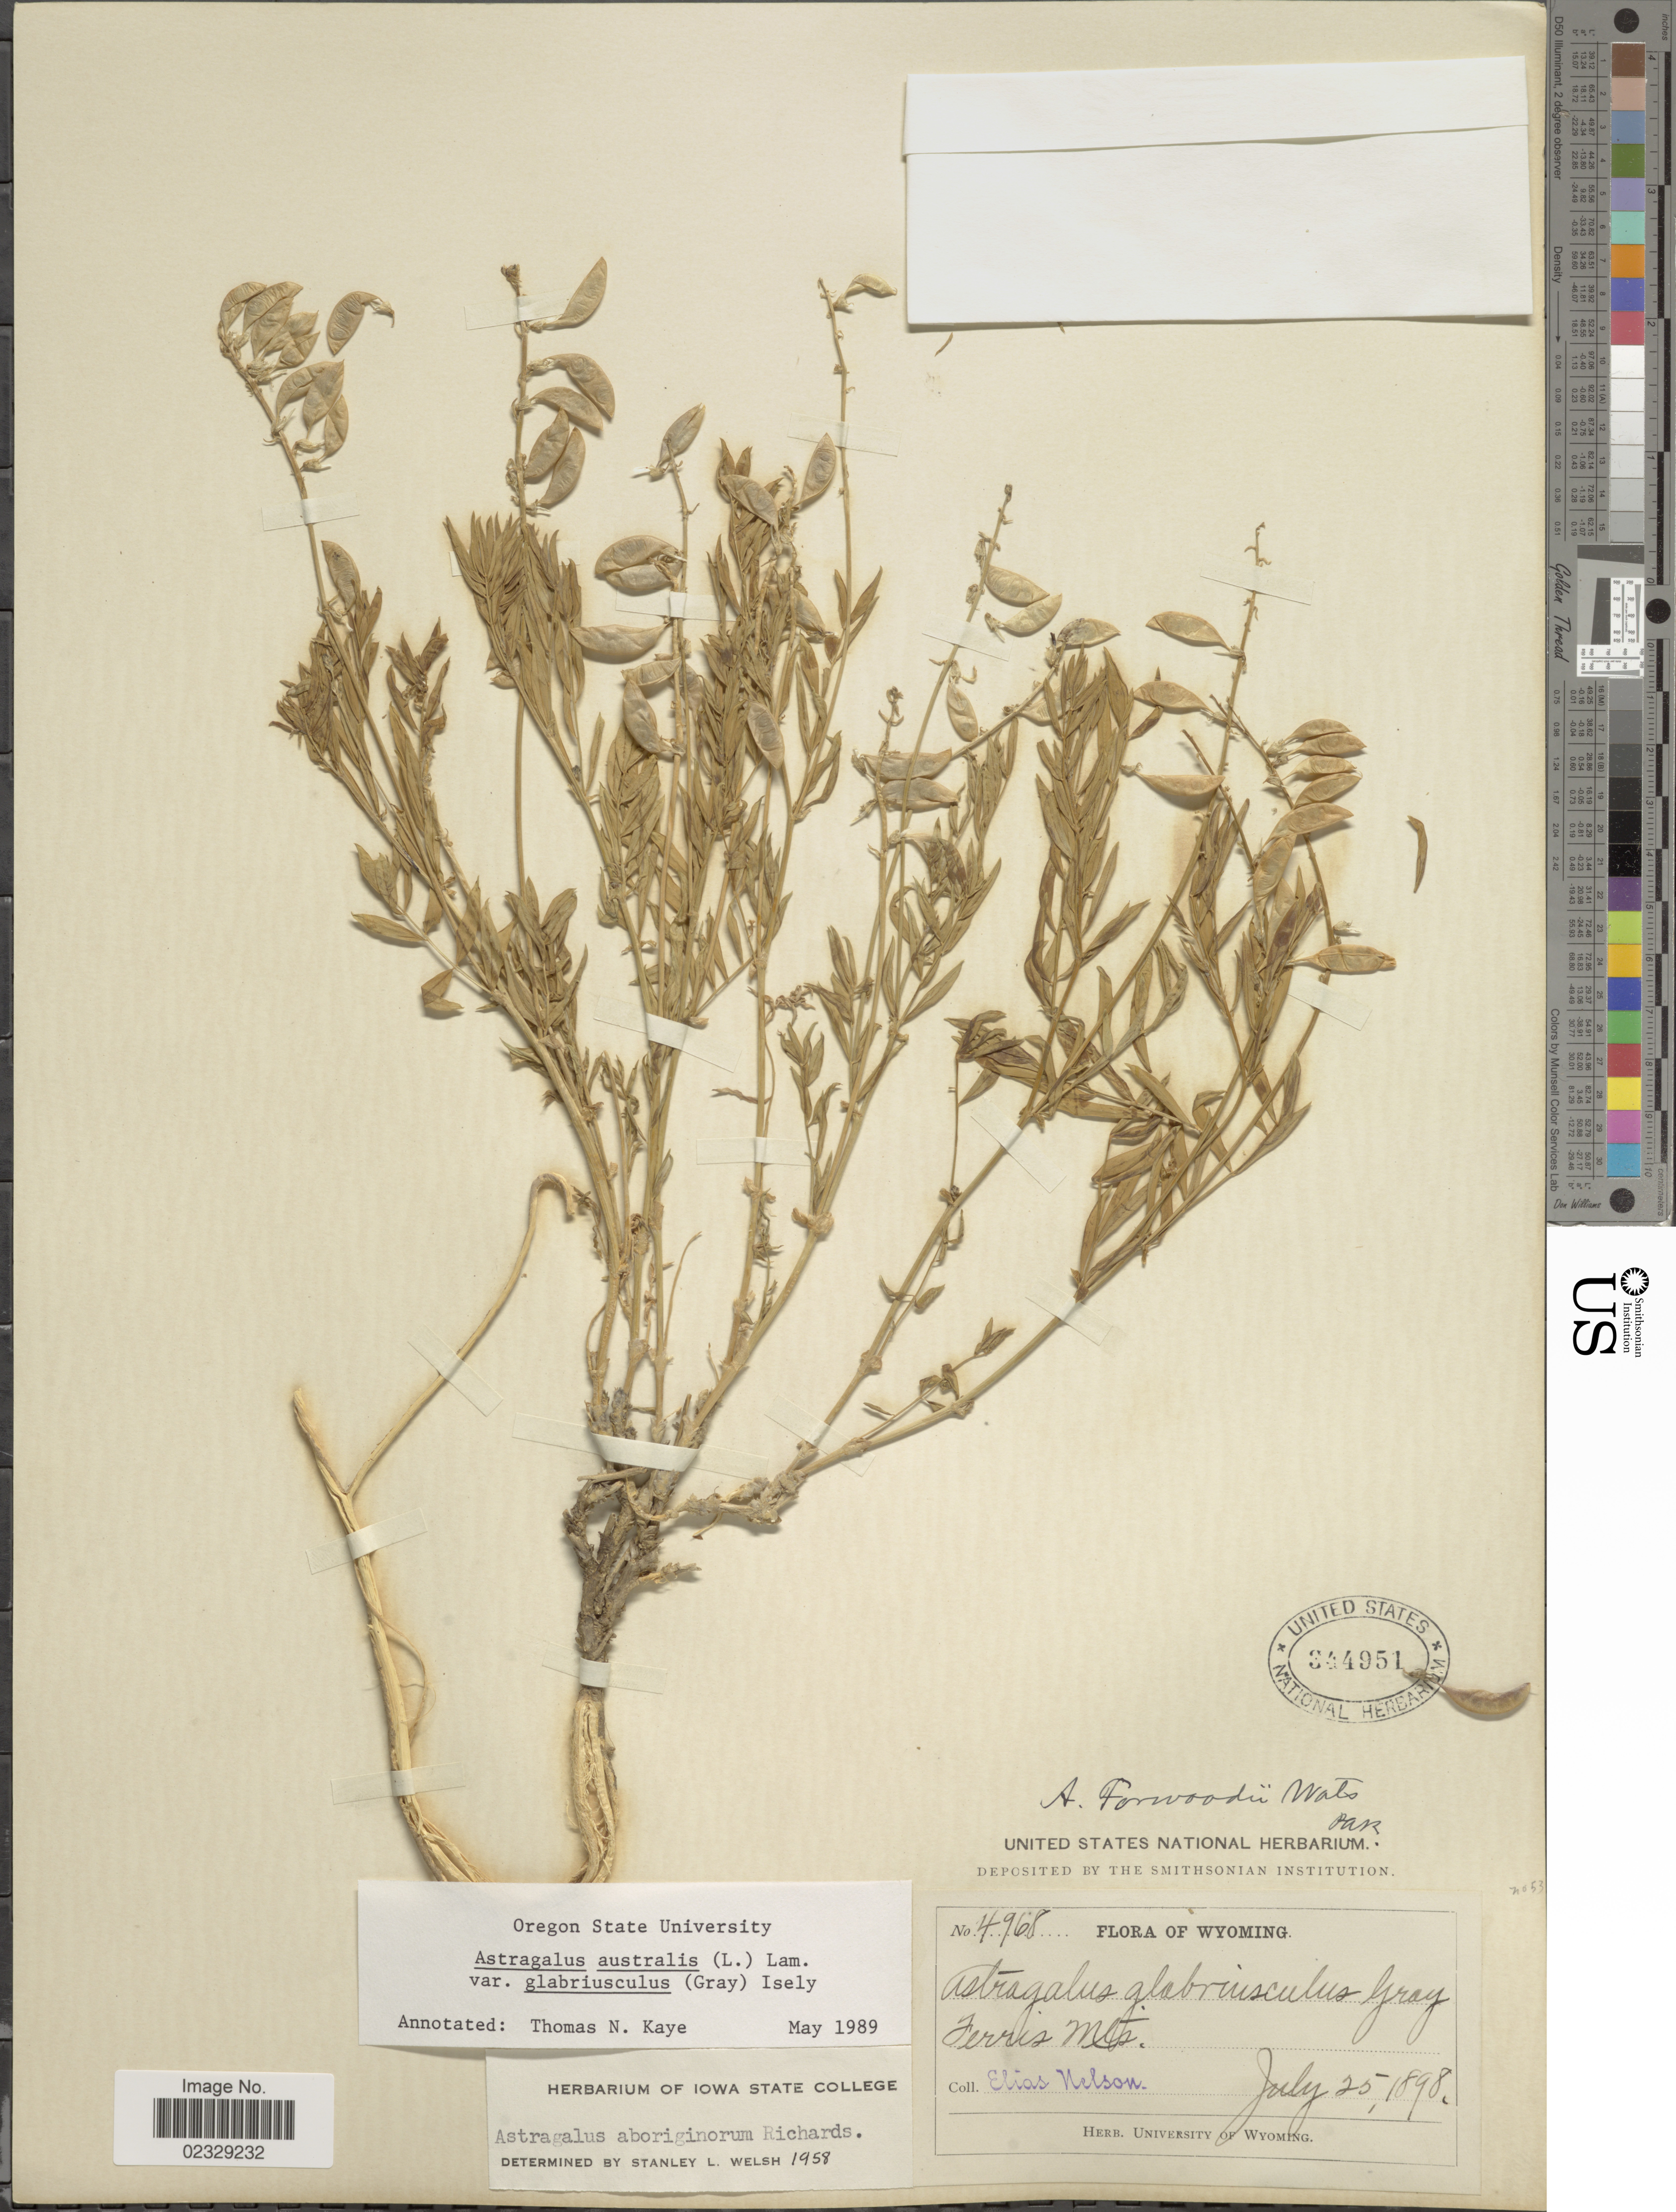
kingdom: Plantae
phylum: Tracheophyta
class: Magnoliopsida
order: Fabales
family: Fabaceae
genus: Astragalus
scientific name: Astragalus australis var. glabriusculus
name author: (Hook.) Isley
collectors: E. Nelson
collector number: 4968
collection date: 1898-07-25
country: United States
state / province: Wyoming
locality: Ferris Mts.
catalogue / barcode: US 344951